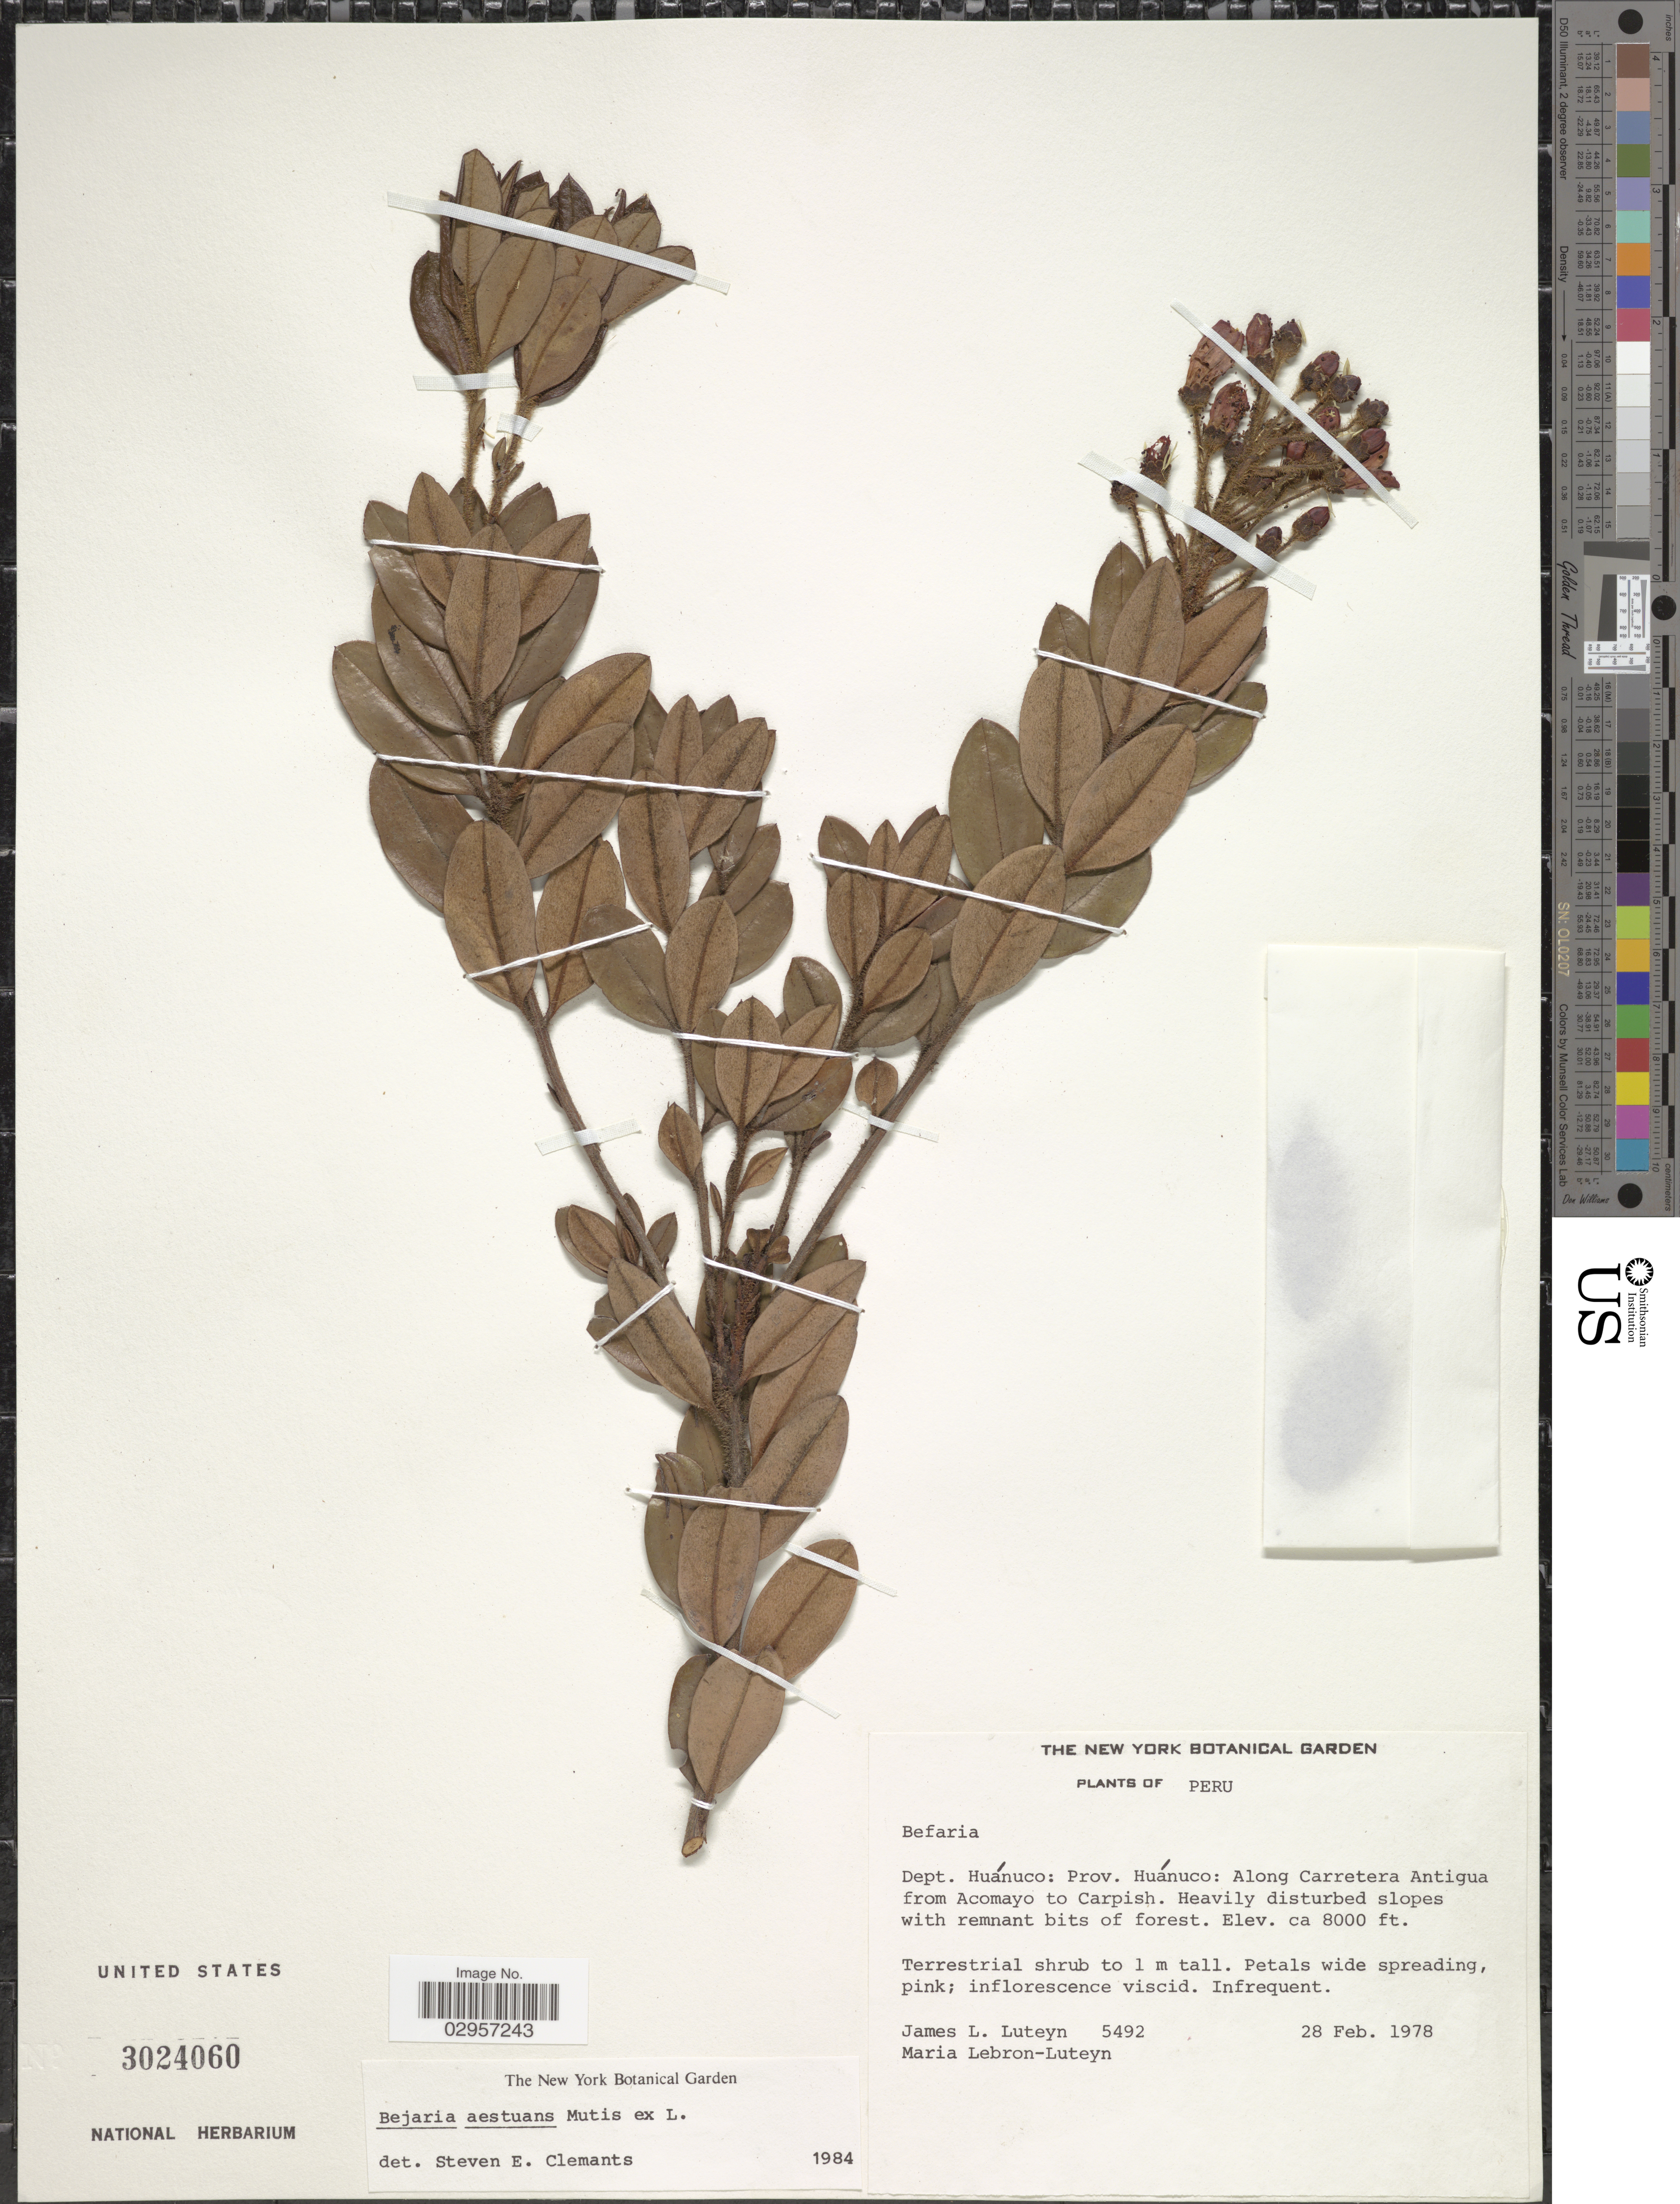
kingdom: Plantae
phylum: Tracheophyta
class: Magnoliopsida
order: Ericales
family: Ericaceae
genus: Befaria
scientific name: Befaria aestuans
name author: Mutis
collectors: J. L. Luteyn & M. L. Lebrón-Luteyn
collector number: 5492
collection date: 1978-02-28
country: Peru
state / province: Huánuco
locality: Dept. Huánuco: Prov. Huánuco: Along Carretera Antigua from Acomayo to Carpish.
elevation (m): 2438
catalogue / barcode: US 3024060